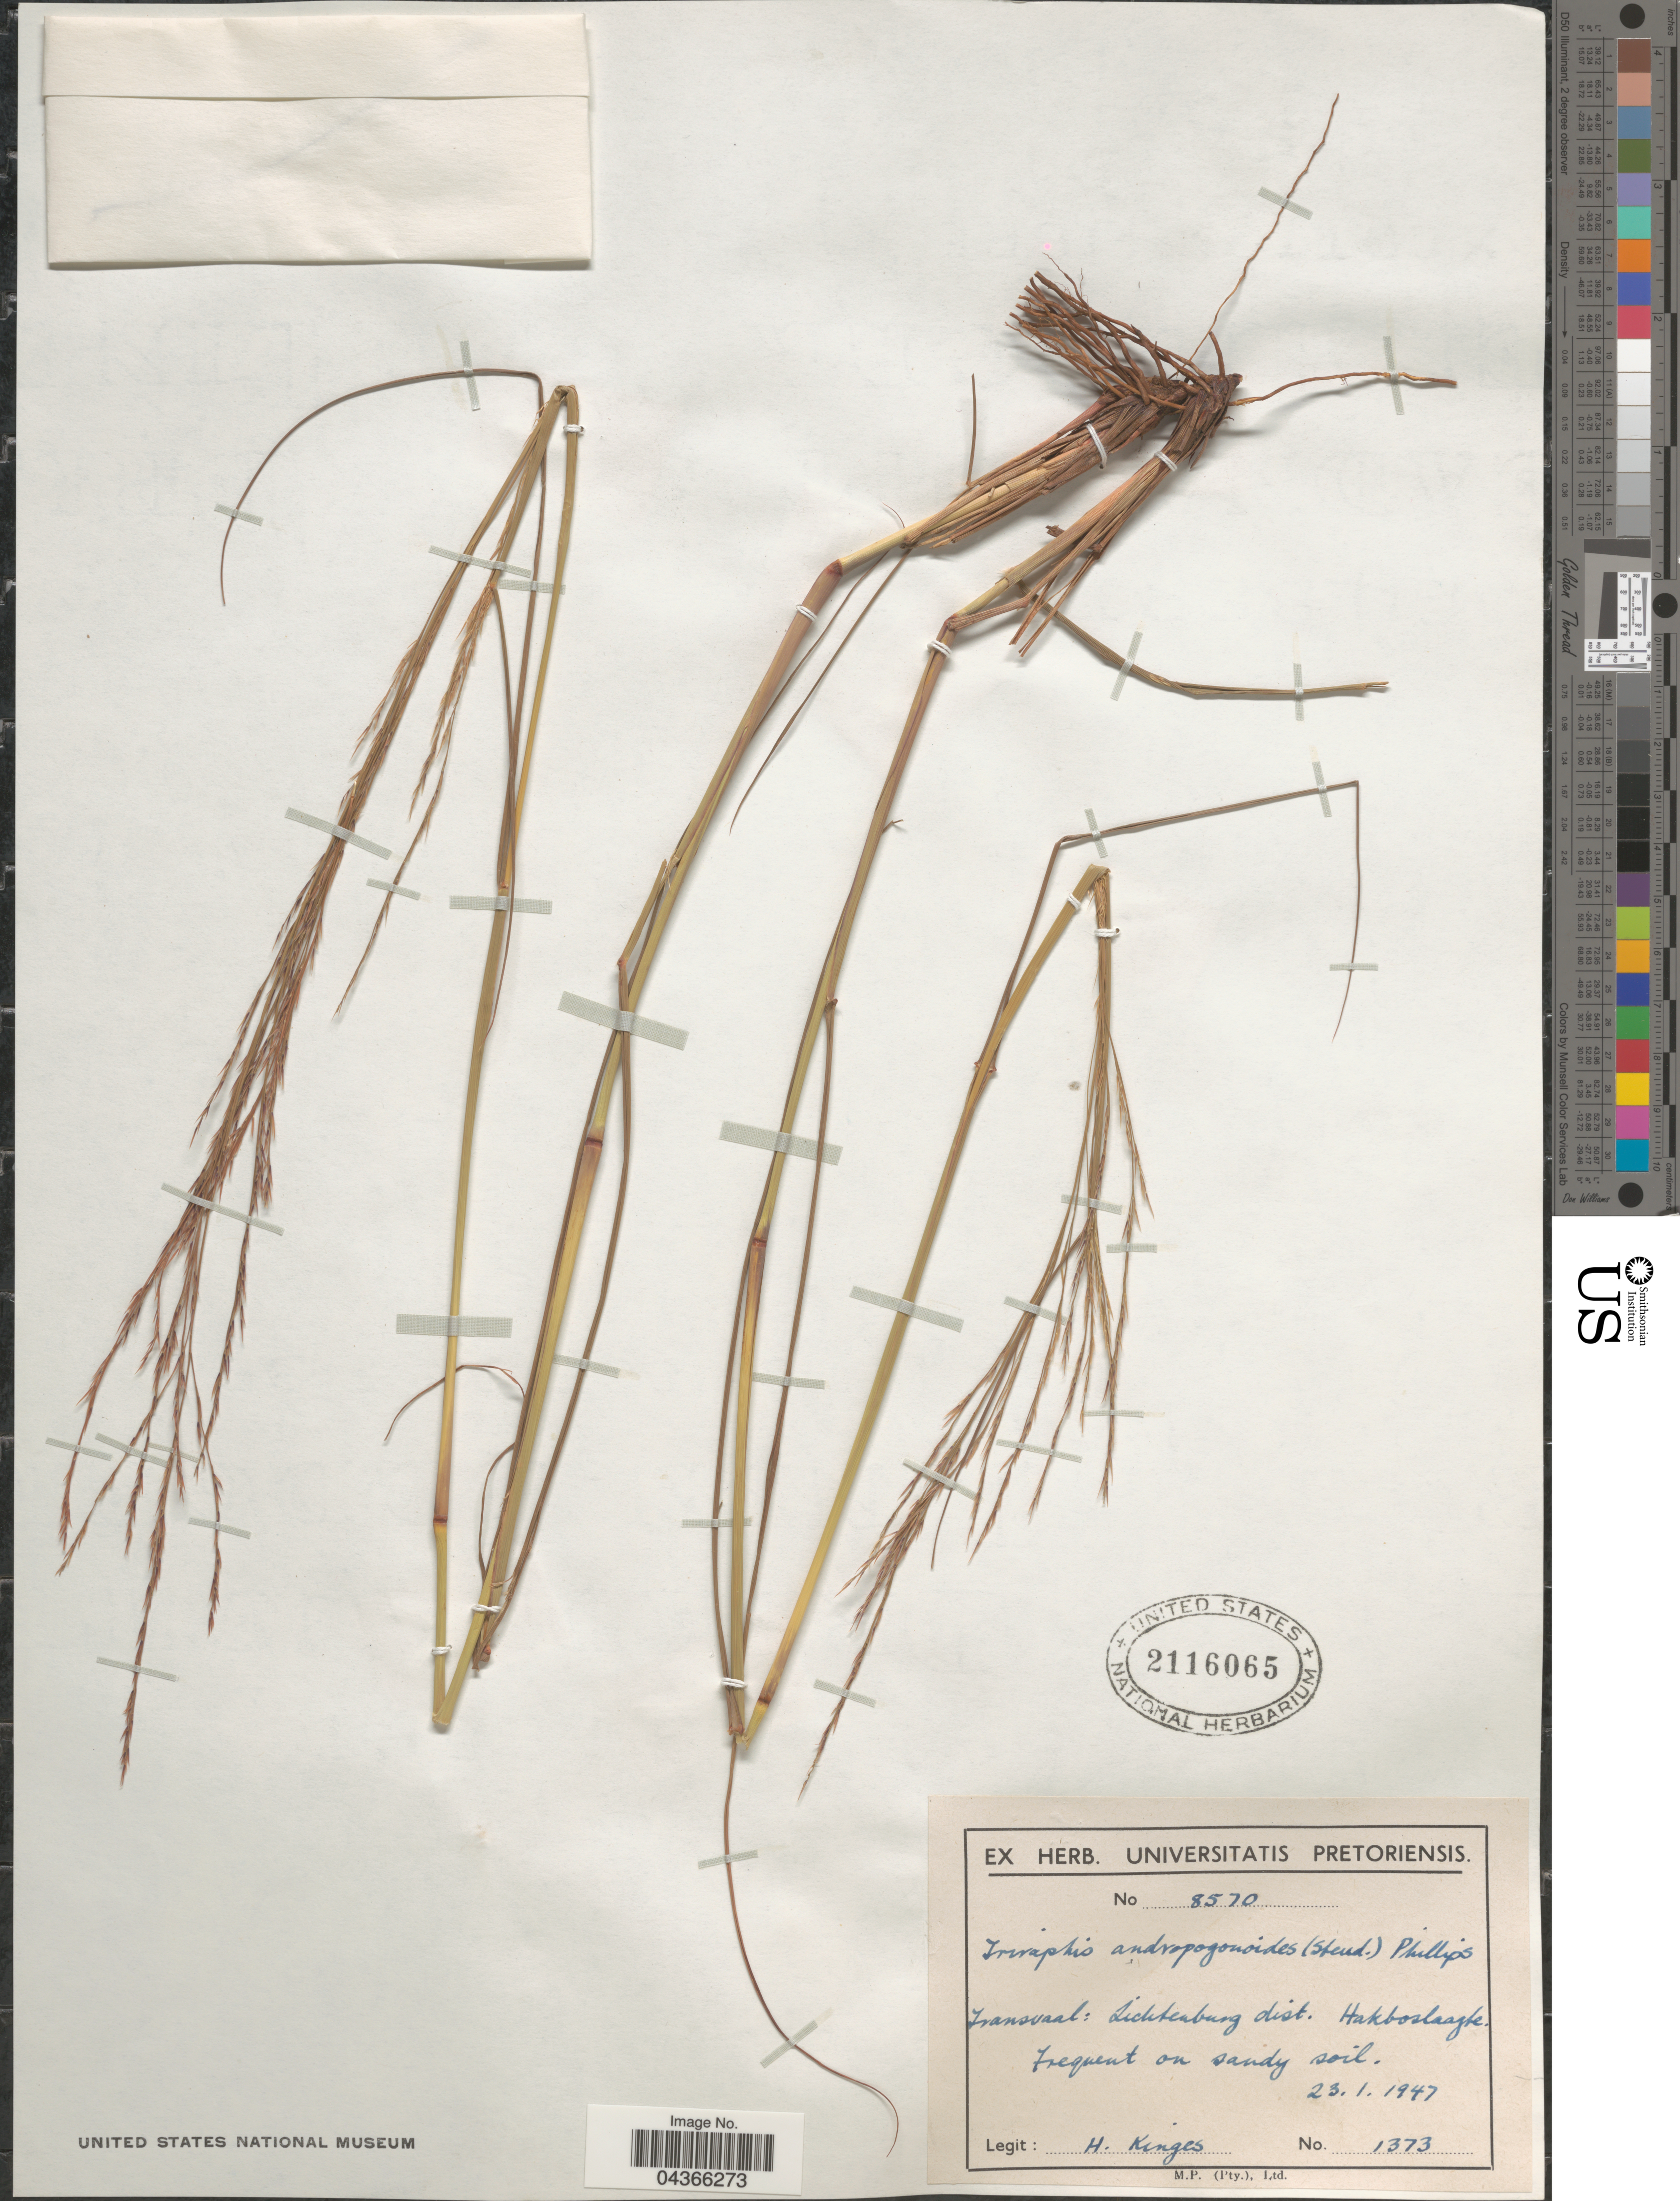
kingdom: Plantae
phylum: Tracheophyta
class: Liliopsida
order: Poales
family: Poaceae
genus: Triraphis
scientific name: Triraphis andropogonoides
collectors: H. Kinges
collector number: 1373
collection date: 1947-01-23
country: South Africa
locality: Transvaal: Lichtenburg dist. Hakboslaagte.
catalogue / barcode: US 2116065